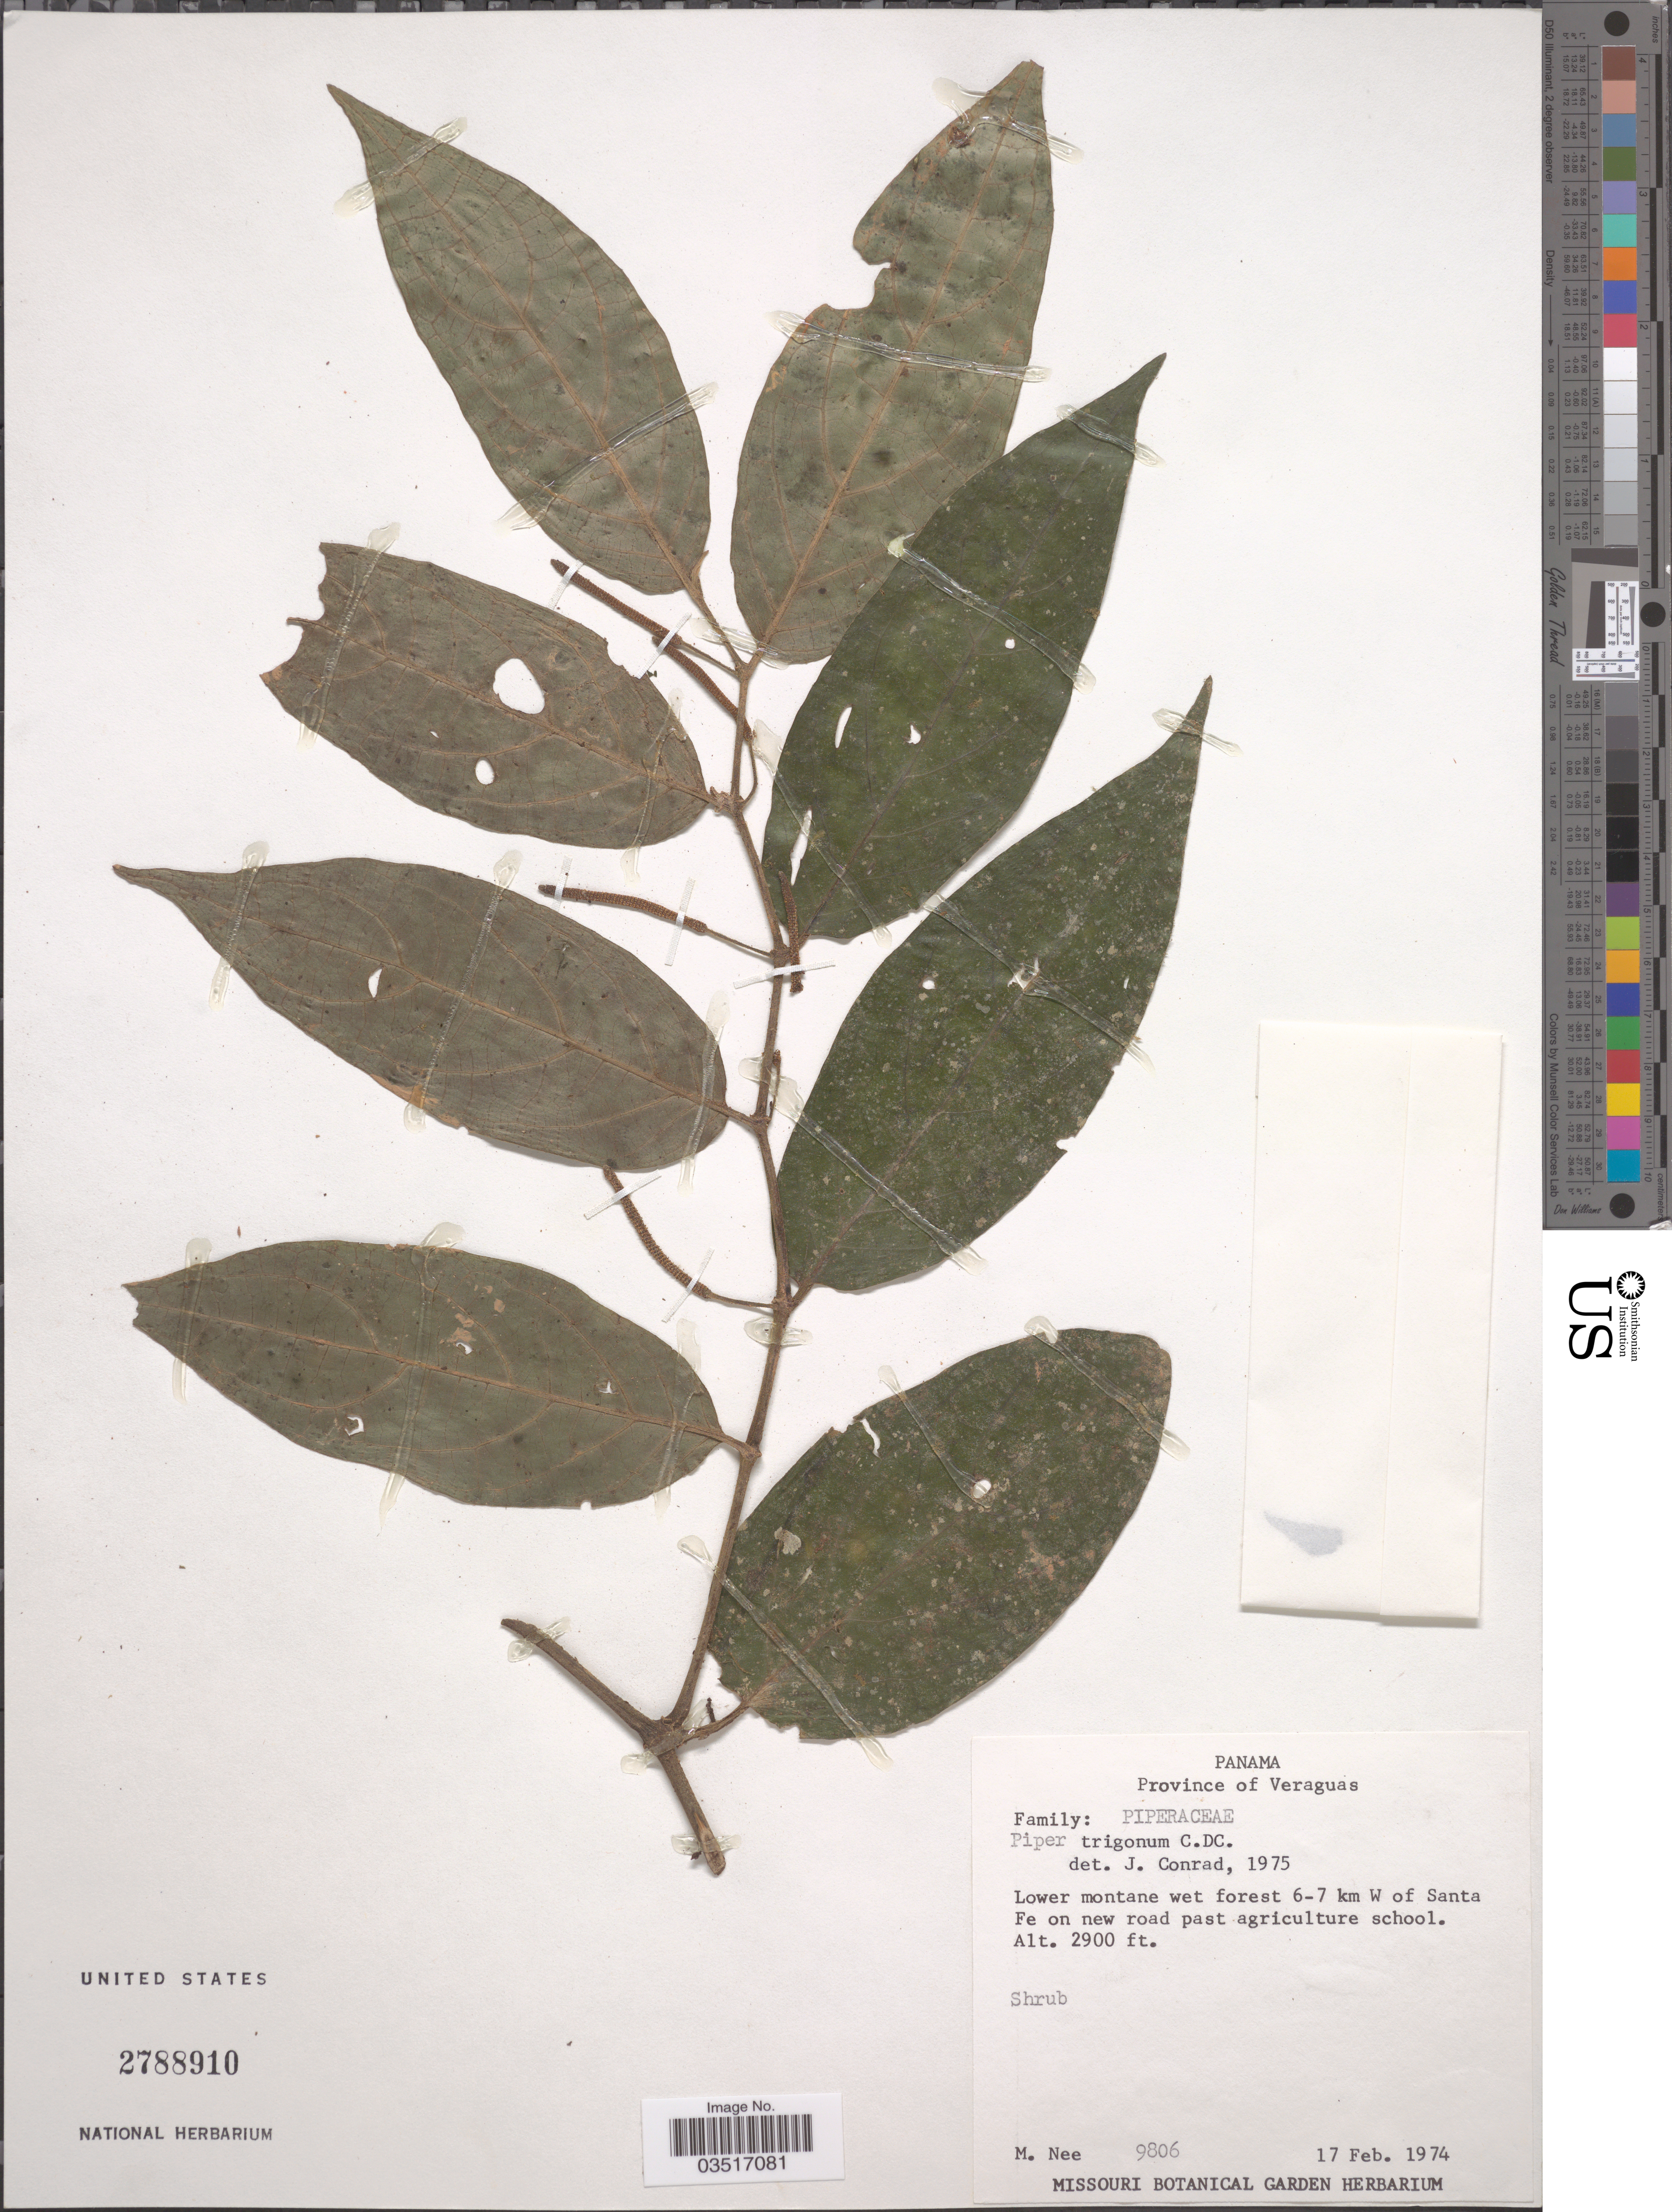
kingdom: Plantae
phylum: Tracheophyta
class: Magnoliopsida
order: Piperales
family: Piperaceae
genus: Piper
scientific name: Piper trigonum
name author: C. DC.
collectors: M. Nee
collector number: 9806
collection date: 1974-02-17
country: Panama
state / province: Veraguas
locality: Lower montane wet forest 6-7 km W of Santa Fe on new road past agricultural school.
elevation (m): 884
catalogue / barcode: US 2788910